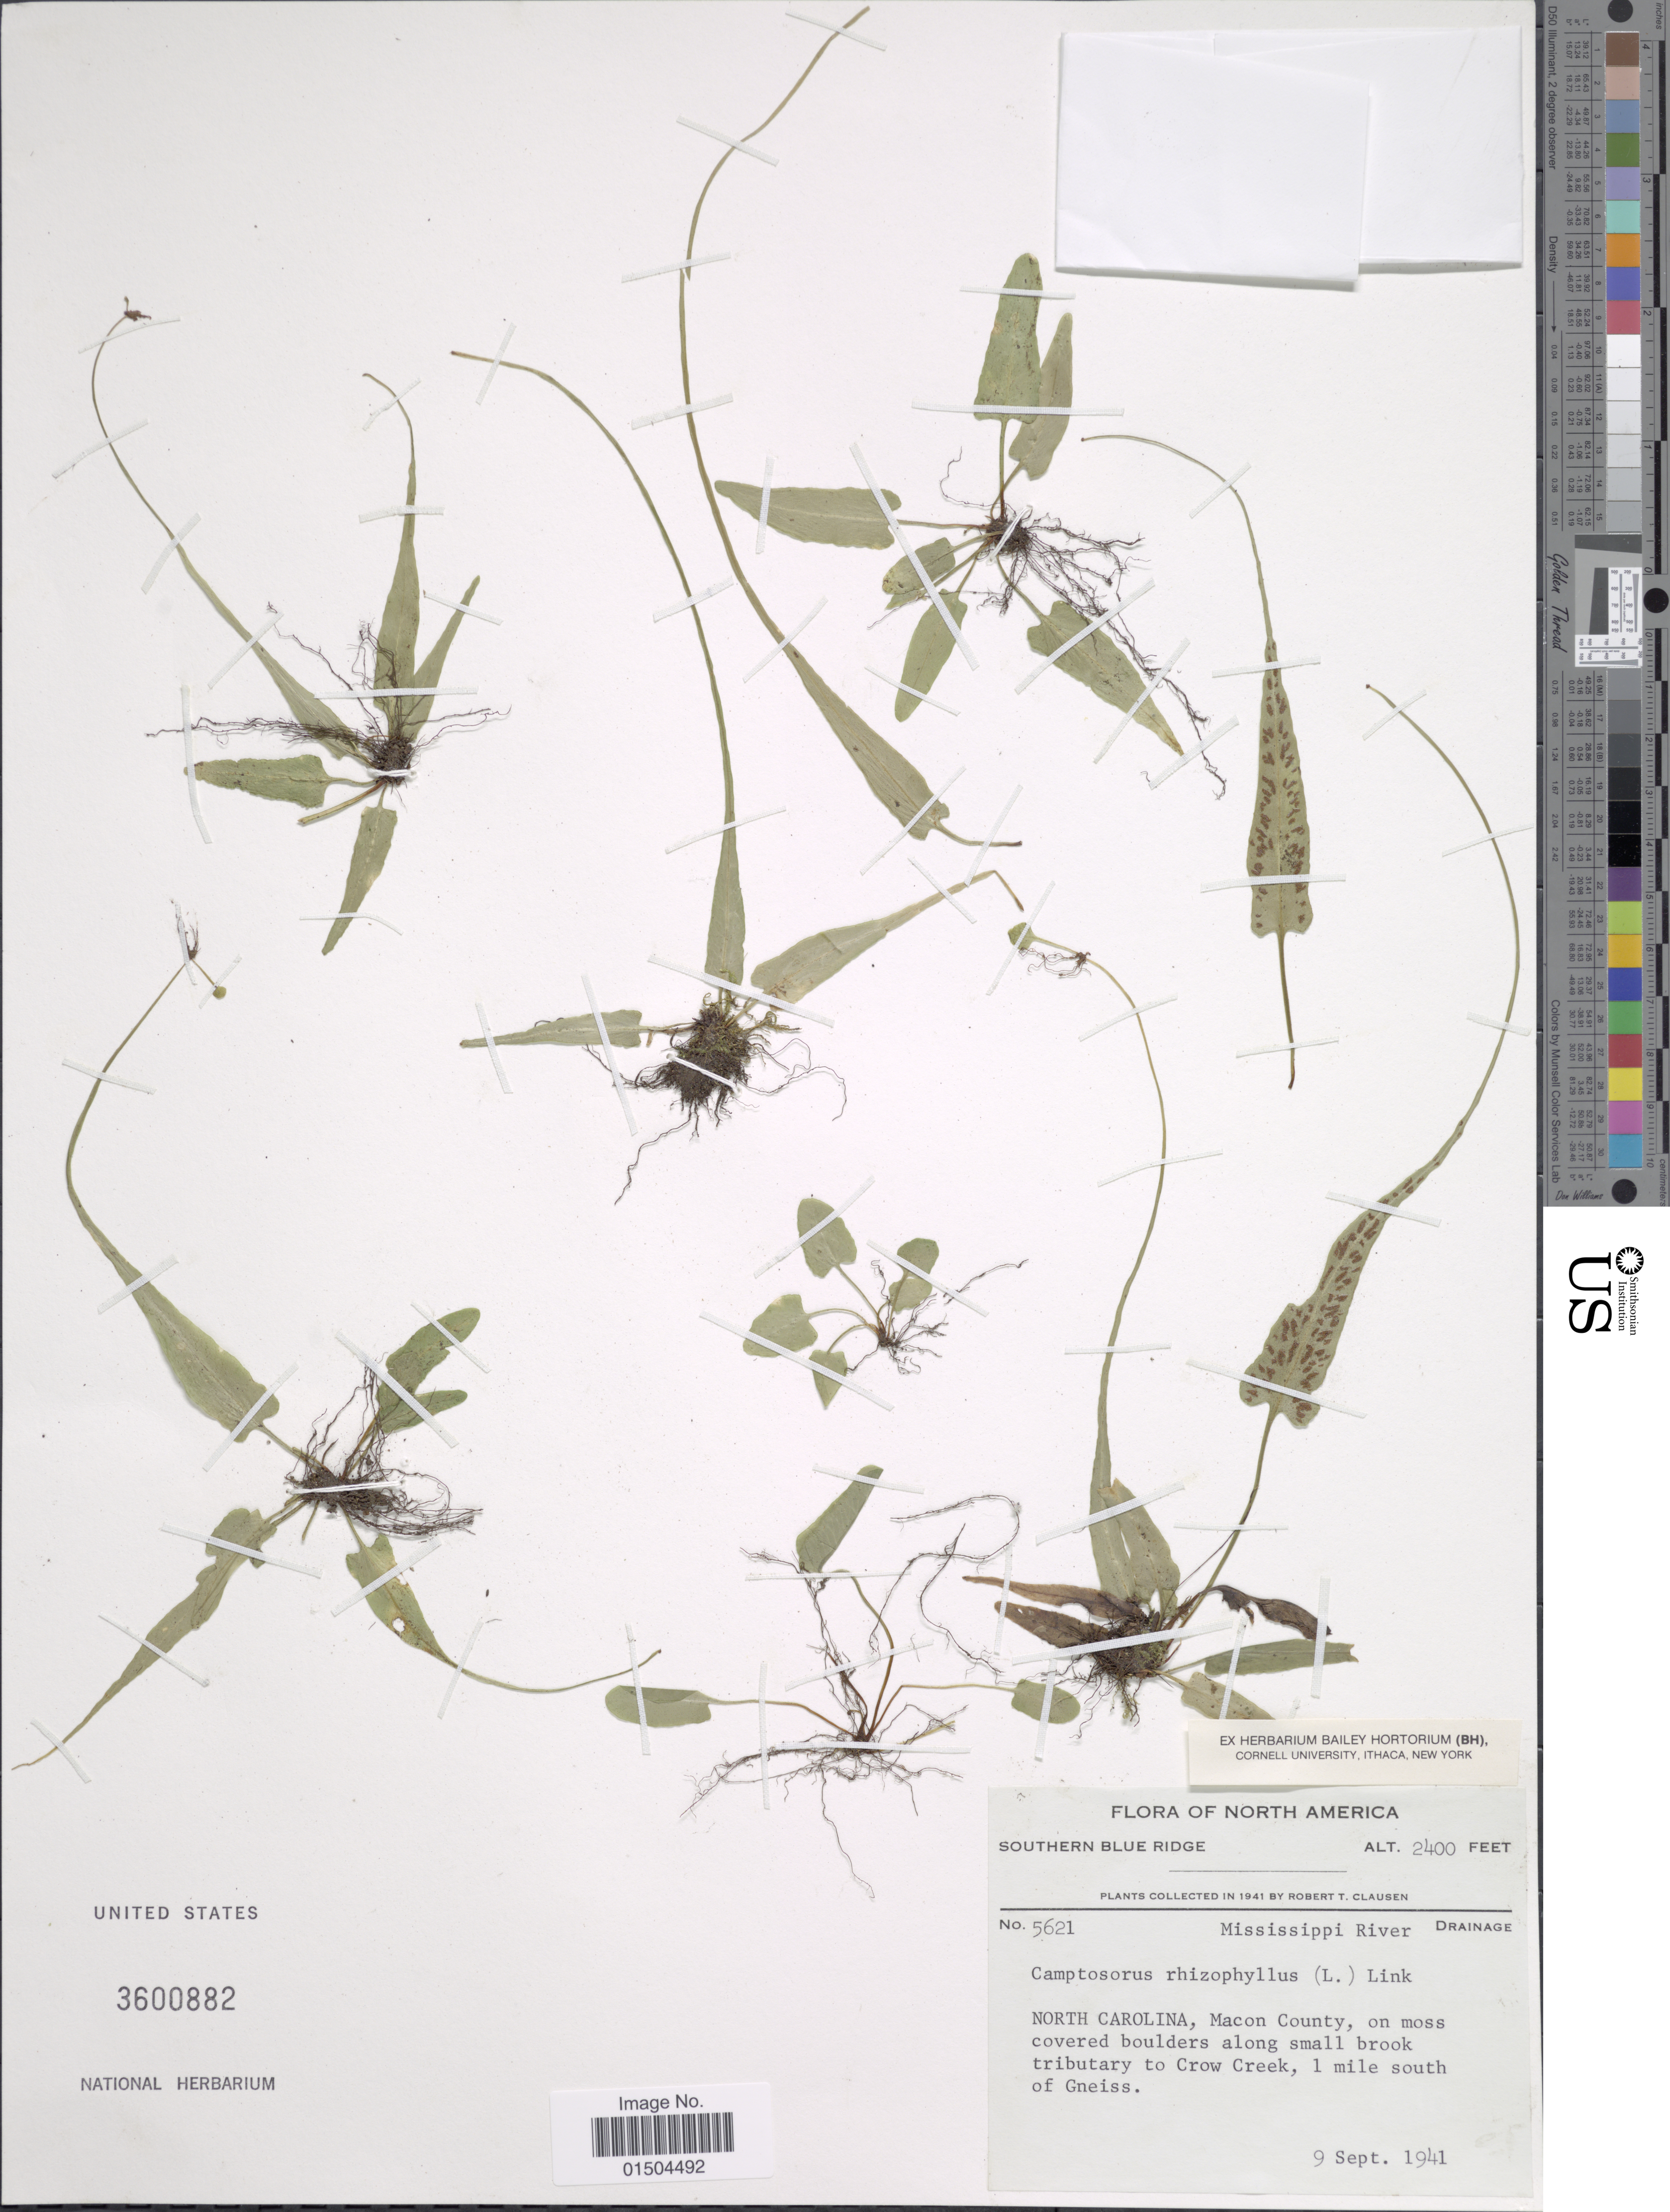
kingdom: Plantae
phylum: Tracheophyta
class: Polypodiopsida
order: Polypodiales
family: Aspleniaceae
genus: Asplenium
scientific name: Asplenium rhizophyllum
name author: L.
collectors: R. T. Clausen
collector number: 5621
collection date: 1941-09-09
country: United States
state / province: North Carolina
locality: Southern Blue Ridge. Macon County, on moss covered boulders along small brook tributary to Crow Creek, 1 mile south of Gneiss.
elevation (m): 732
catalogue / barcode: US 3600882